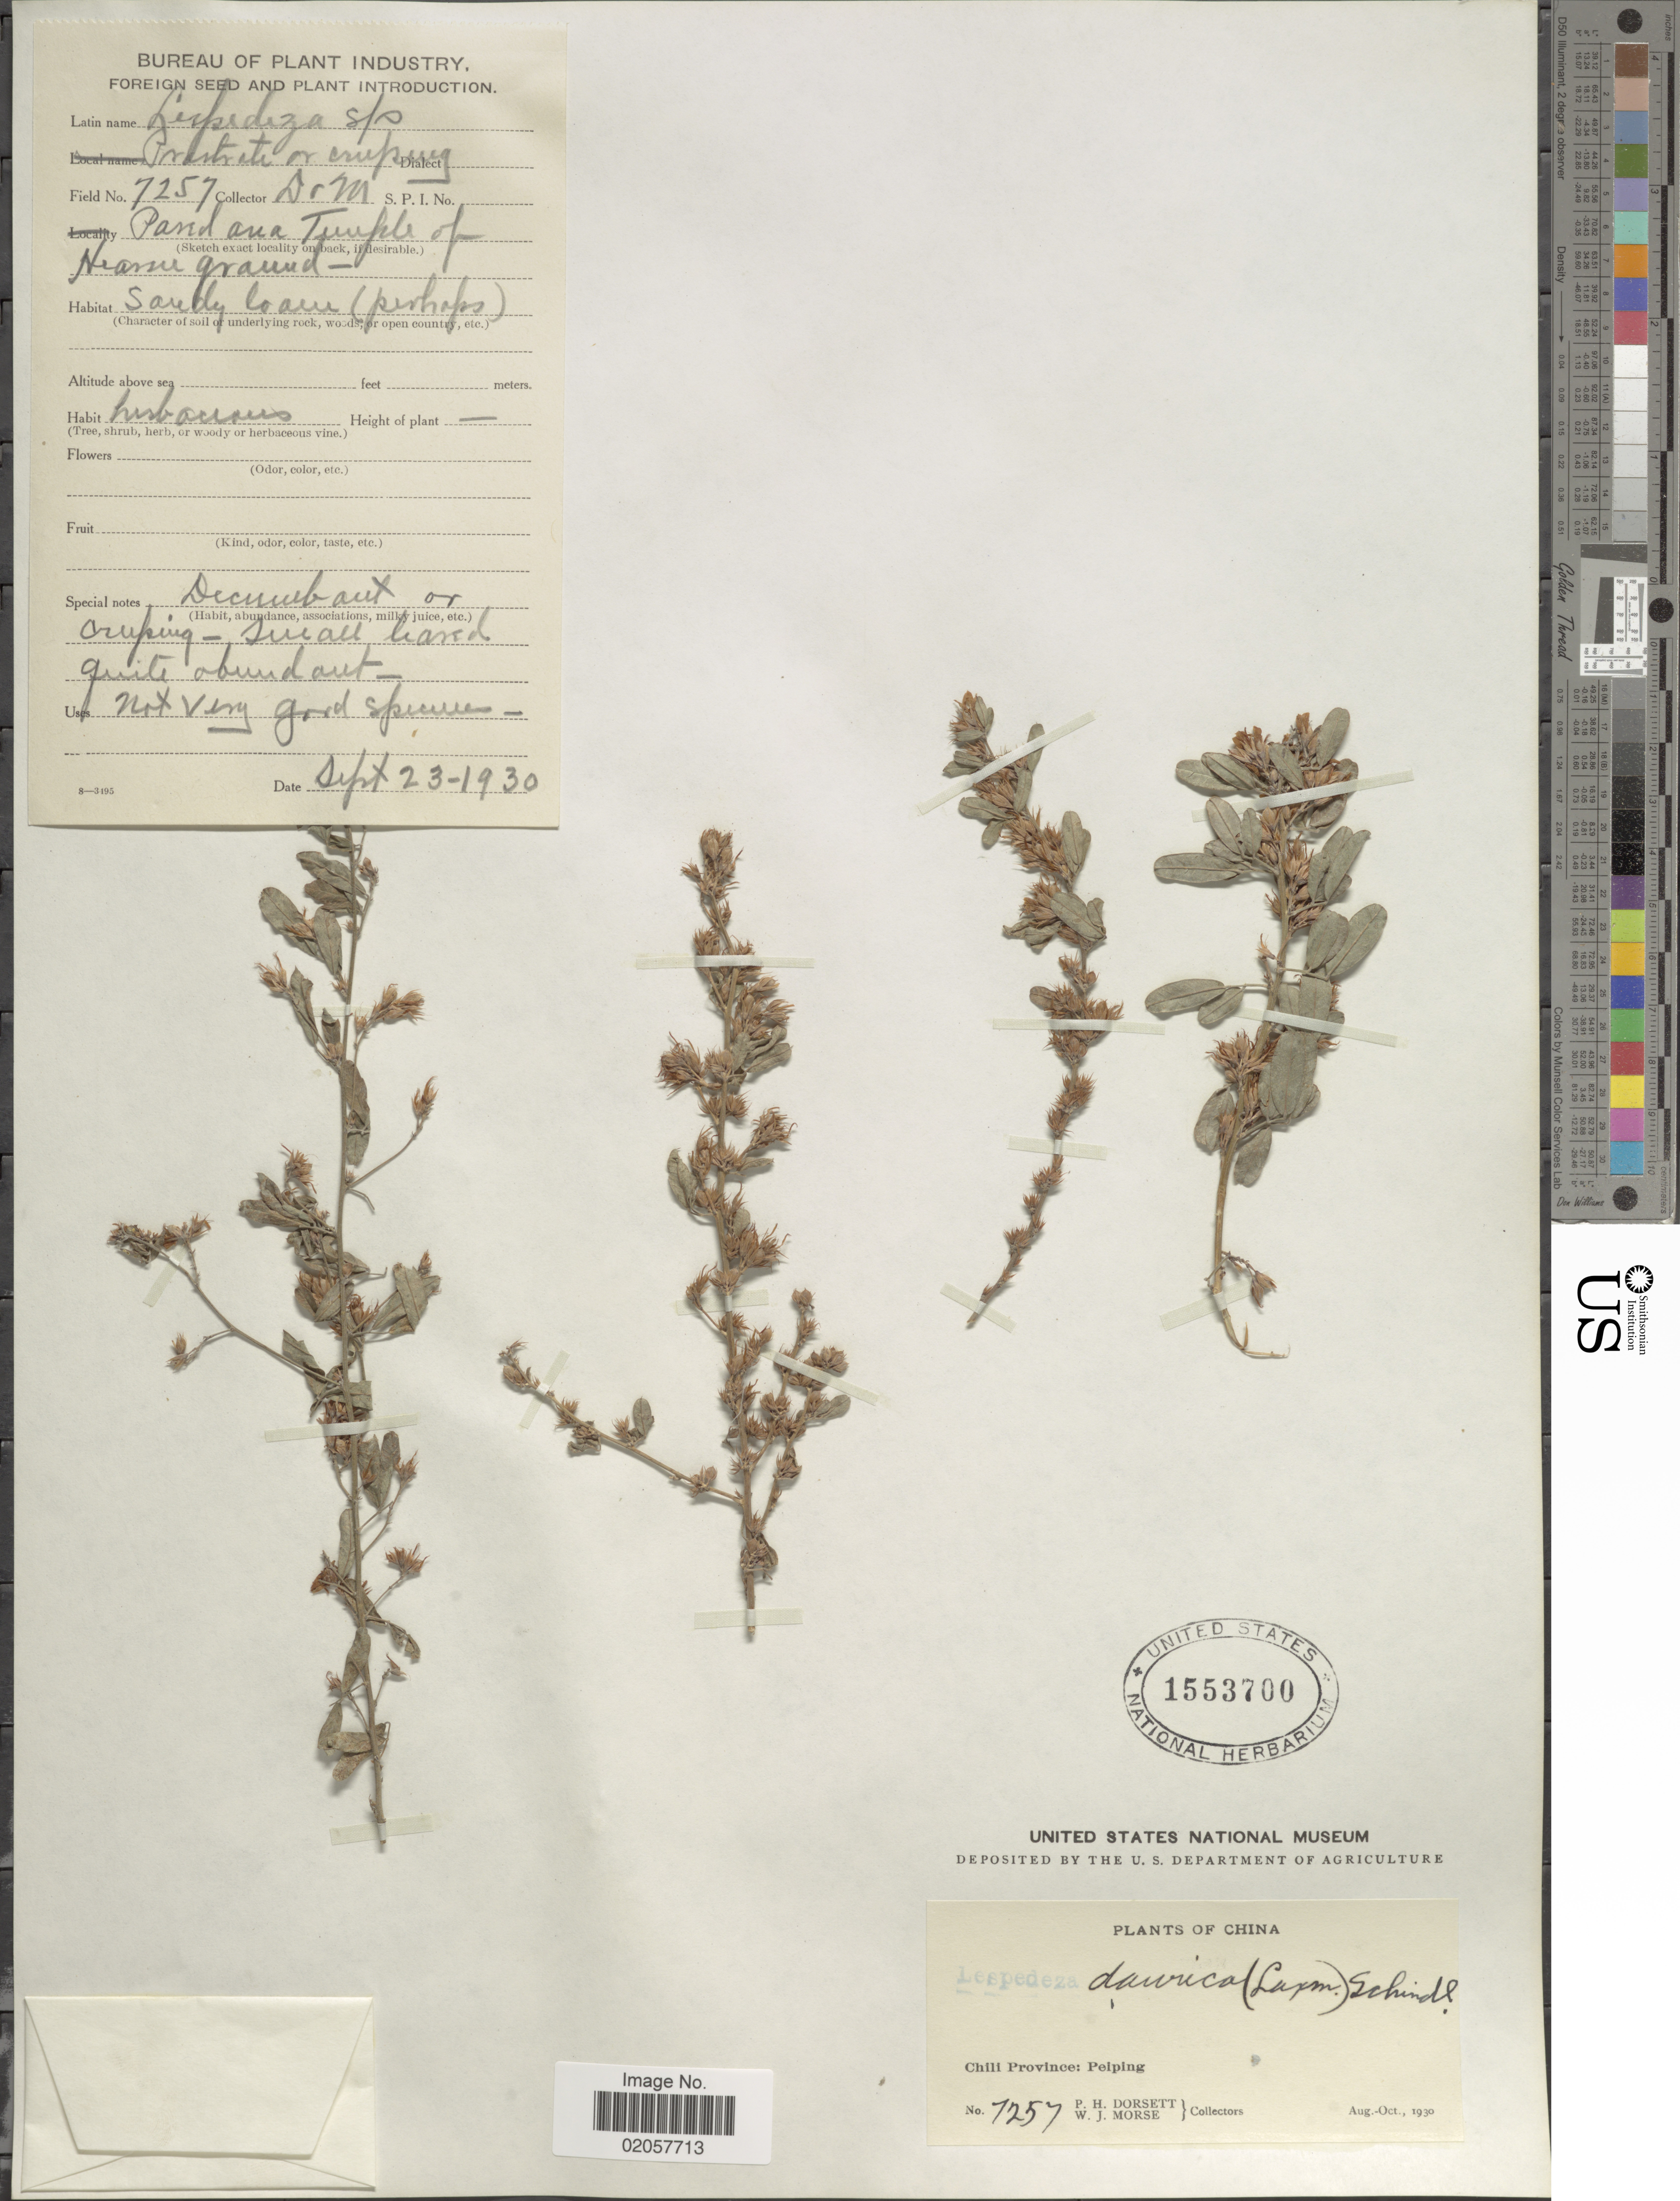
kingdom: Plantae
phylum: Tracheophyta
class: Magnoliopsida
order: Fabales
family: Fabaceae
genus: Lespedeza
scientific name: Lespedeza davurica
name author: (Laxm.) Schindl.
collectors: P. H. Dorsett & W. J. Morse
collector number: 7257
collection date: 1930-09-23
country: China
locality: Parsed area Tuuple of Hearsu ground, Chili Provoince: Peiping [interpreted]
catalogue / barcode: US 1553700